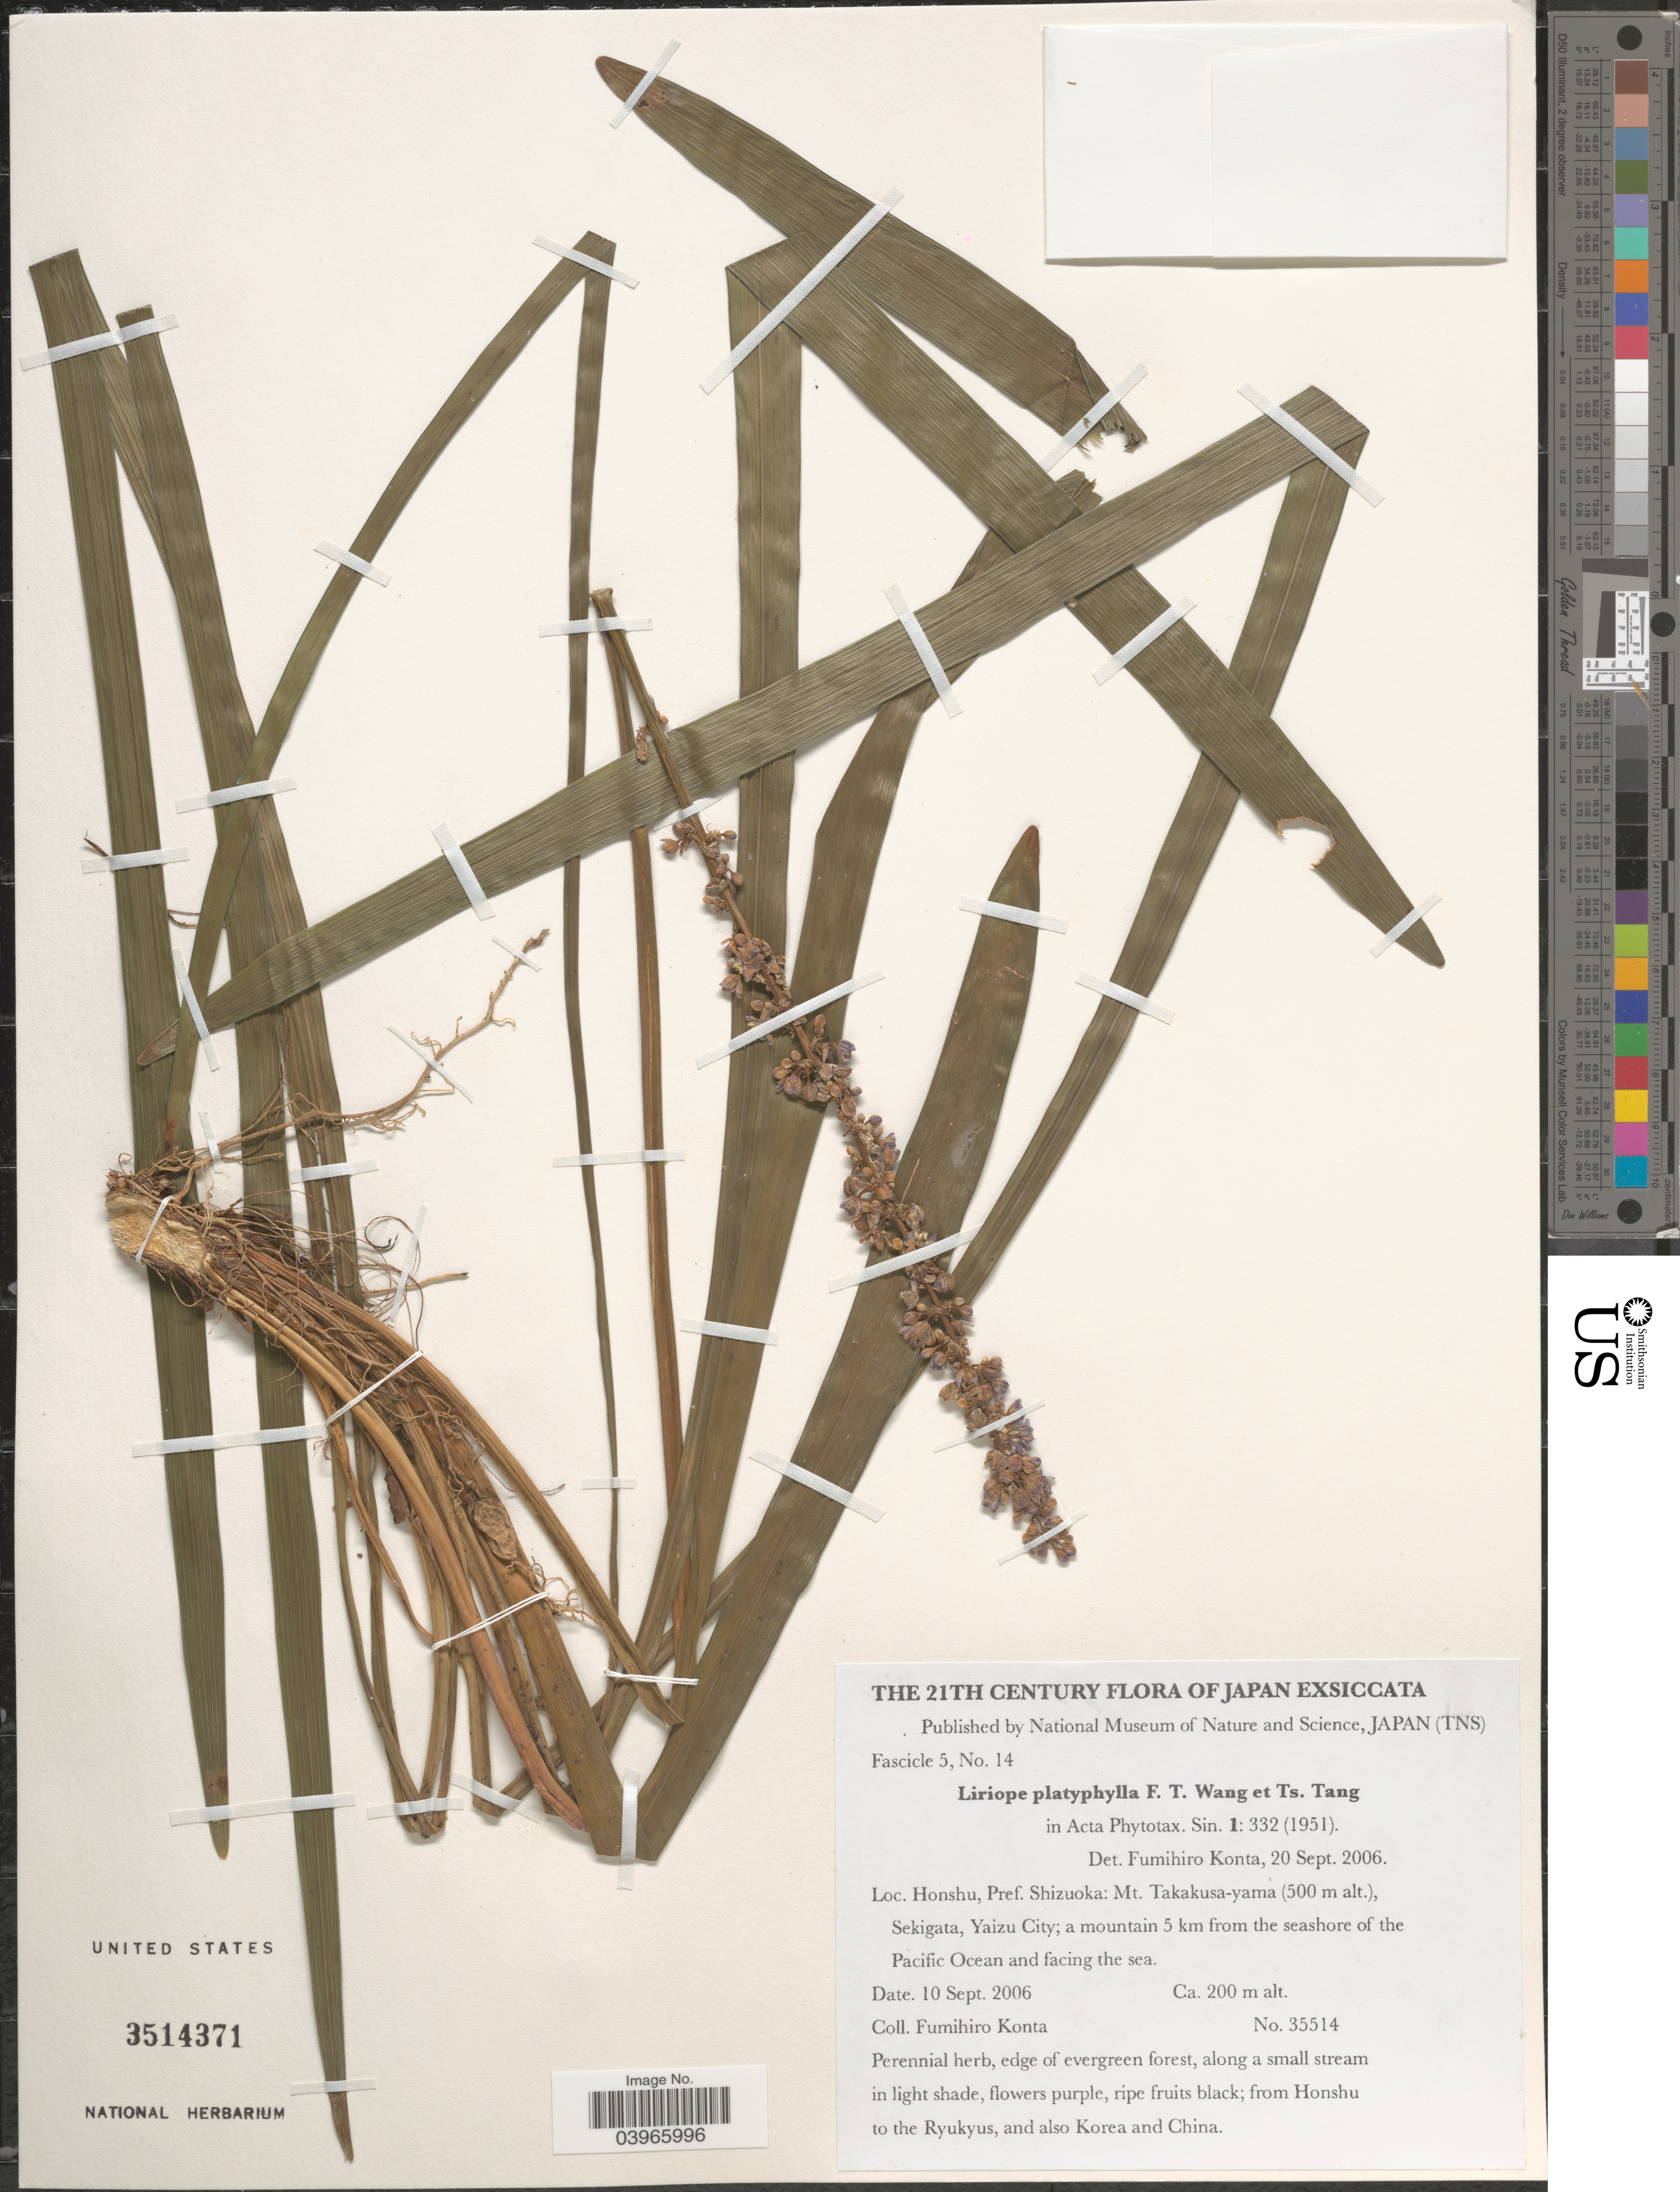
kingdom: Plantae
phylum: Tracheophyta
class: Liliopsida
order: Asparagales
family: Asparagaceae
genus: Liriope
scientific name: Liriope platyphylla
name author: F.T. Wang & Tang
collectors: F. Konta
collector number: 35514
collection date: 2006-09-10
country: Japan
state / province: Sizuoka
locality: Honshu, Pref. Shizuoka: Mt. Takakusa-yama, Sekigata, Yaizu City; a mountain 5 km from the seashore of the Pacific Ocean and facing the sea.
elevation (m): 200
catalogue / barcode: US 3514371